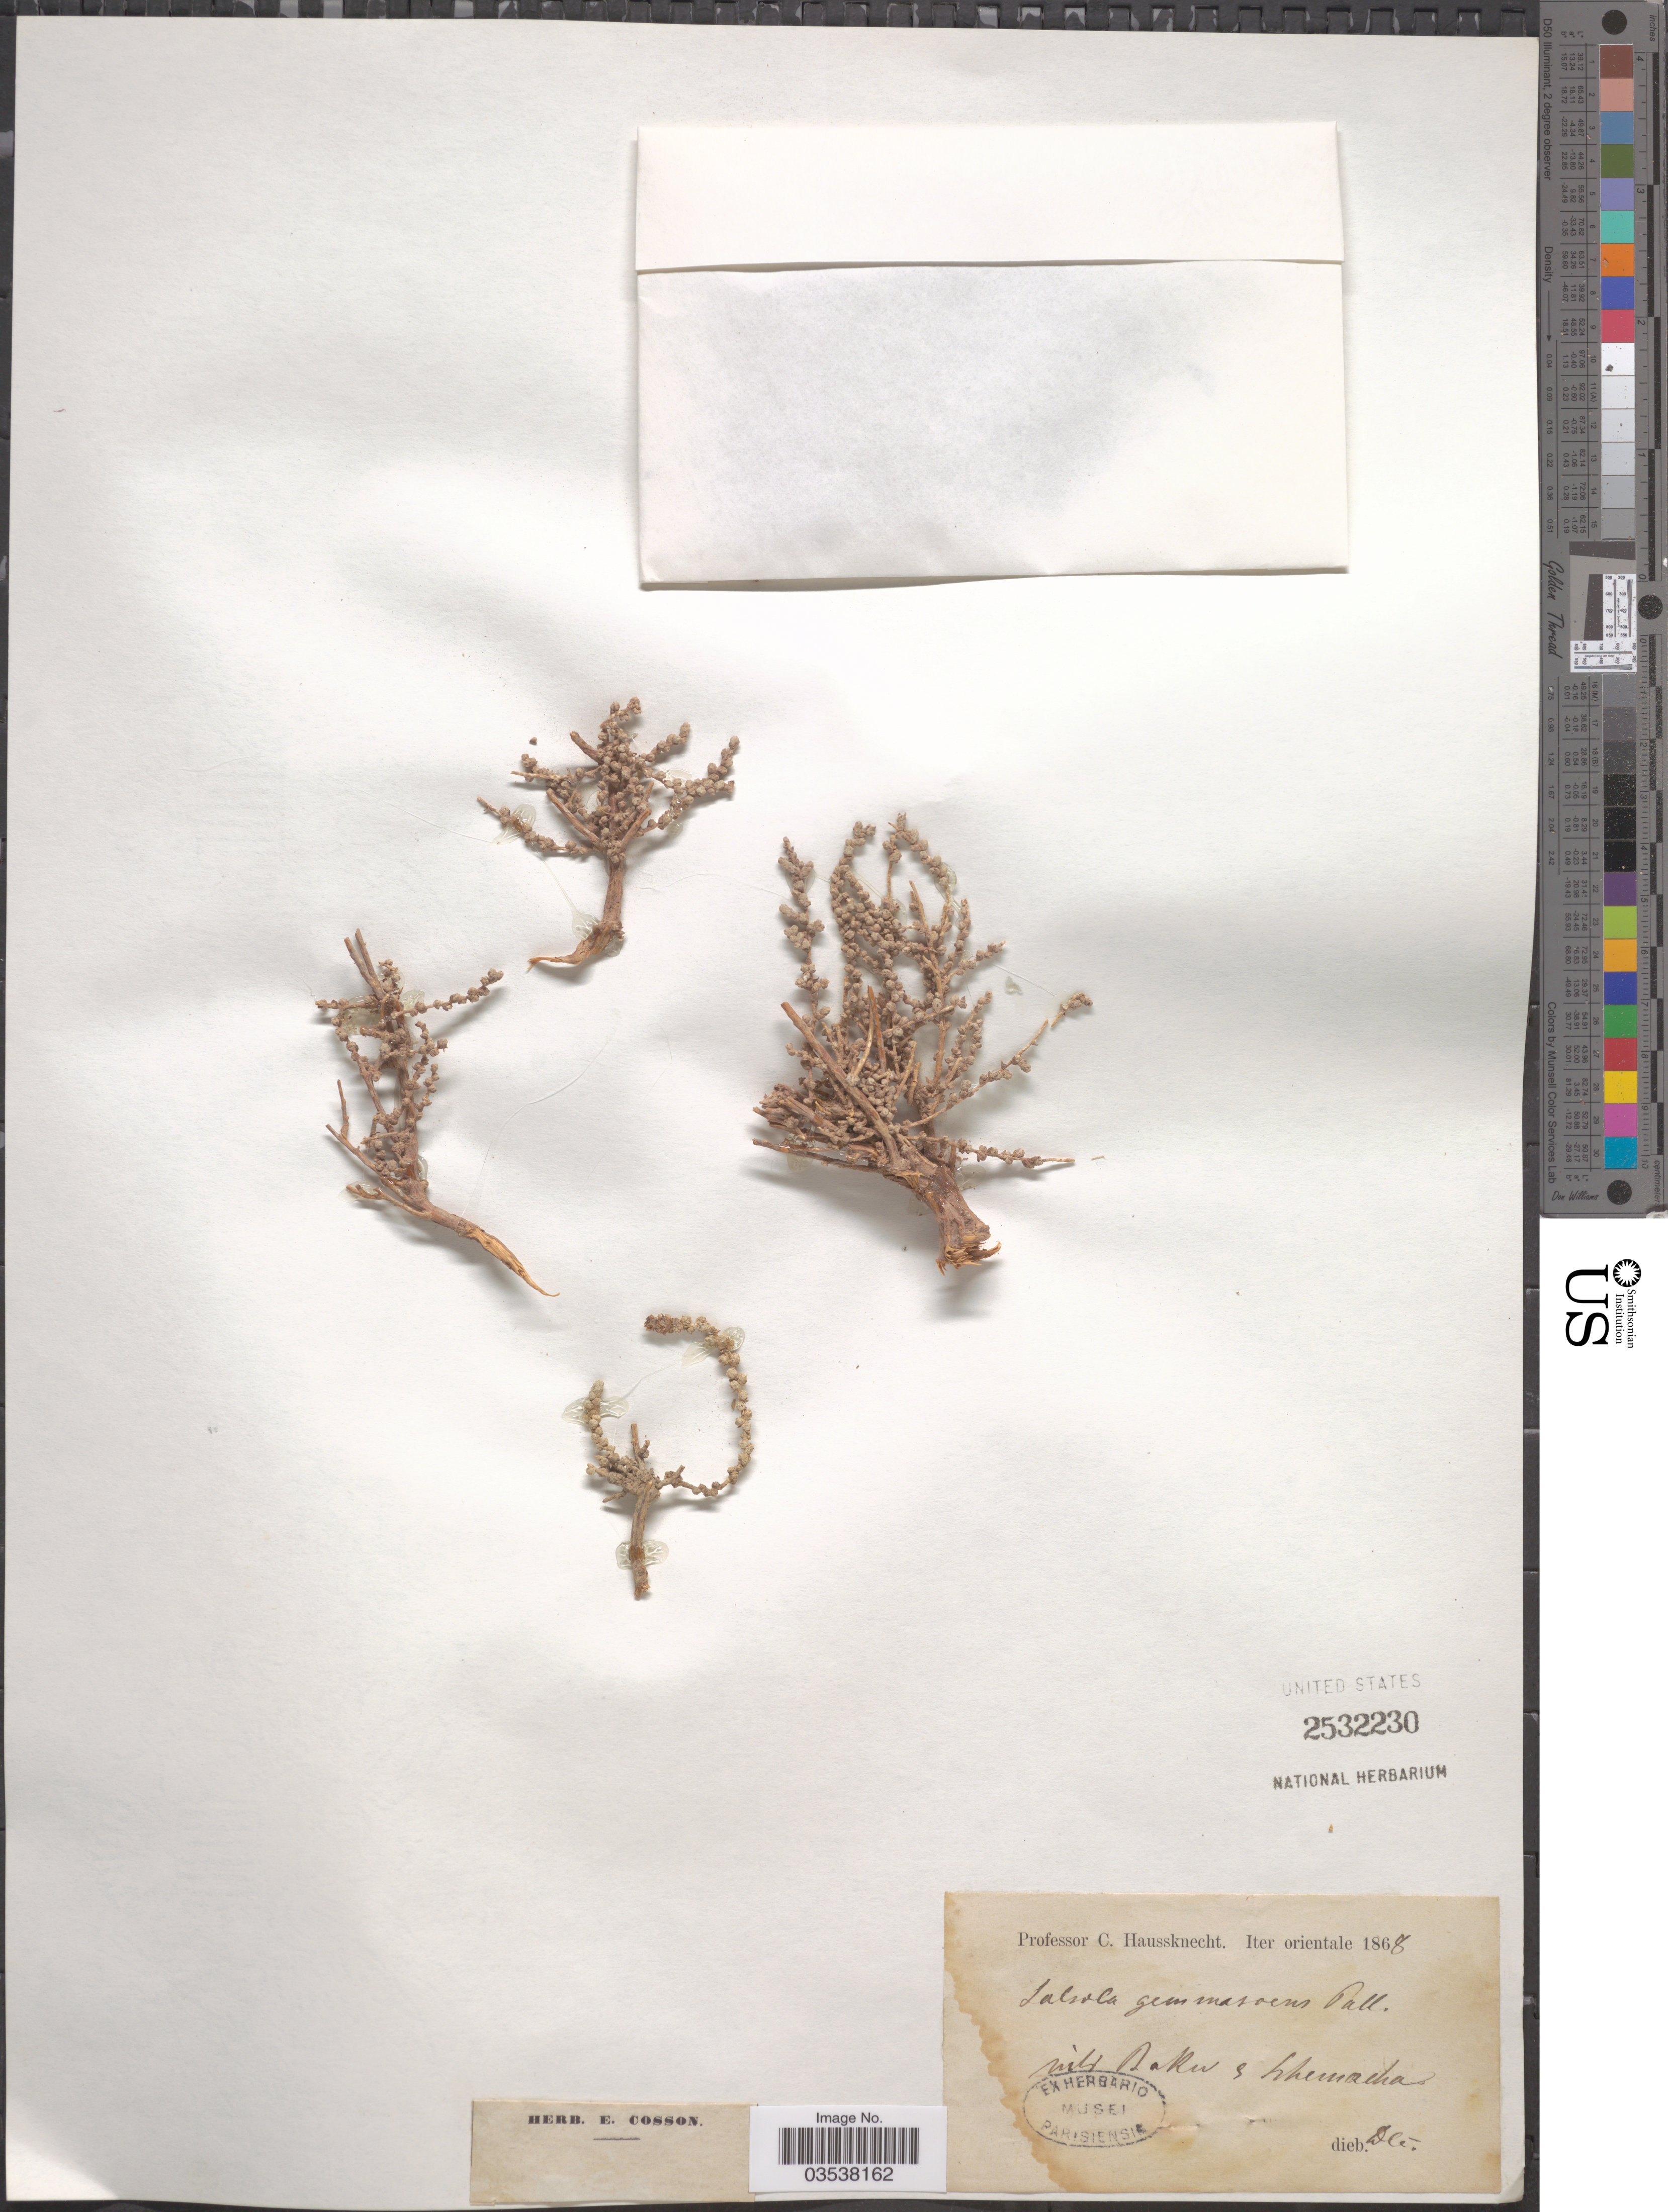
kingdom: Plantae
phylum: Tracheophyta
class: Magnoliopsida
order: Caryophyllales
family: Amaranthaceae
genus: Caroxylon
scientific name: Caroxylon gemmascens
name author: (Pall.) Tzvelev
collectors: C. Haussknecht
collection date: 1868-12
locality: Iter orientale. Intr Baku & Schemacha. [interpreted]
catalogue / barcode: US 2532230